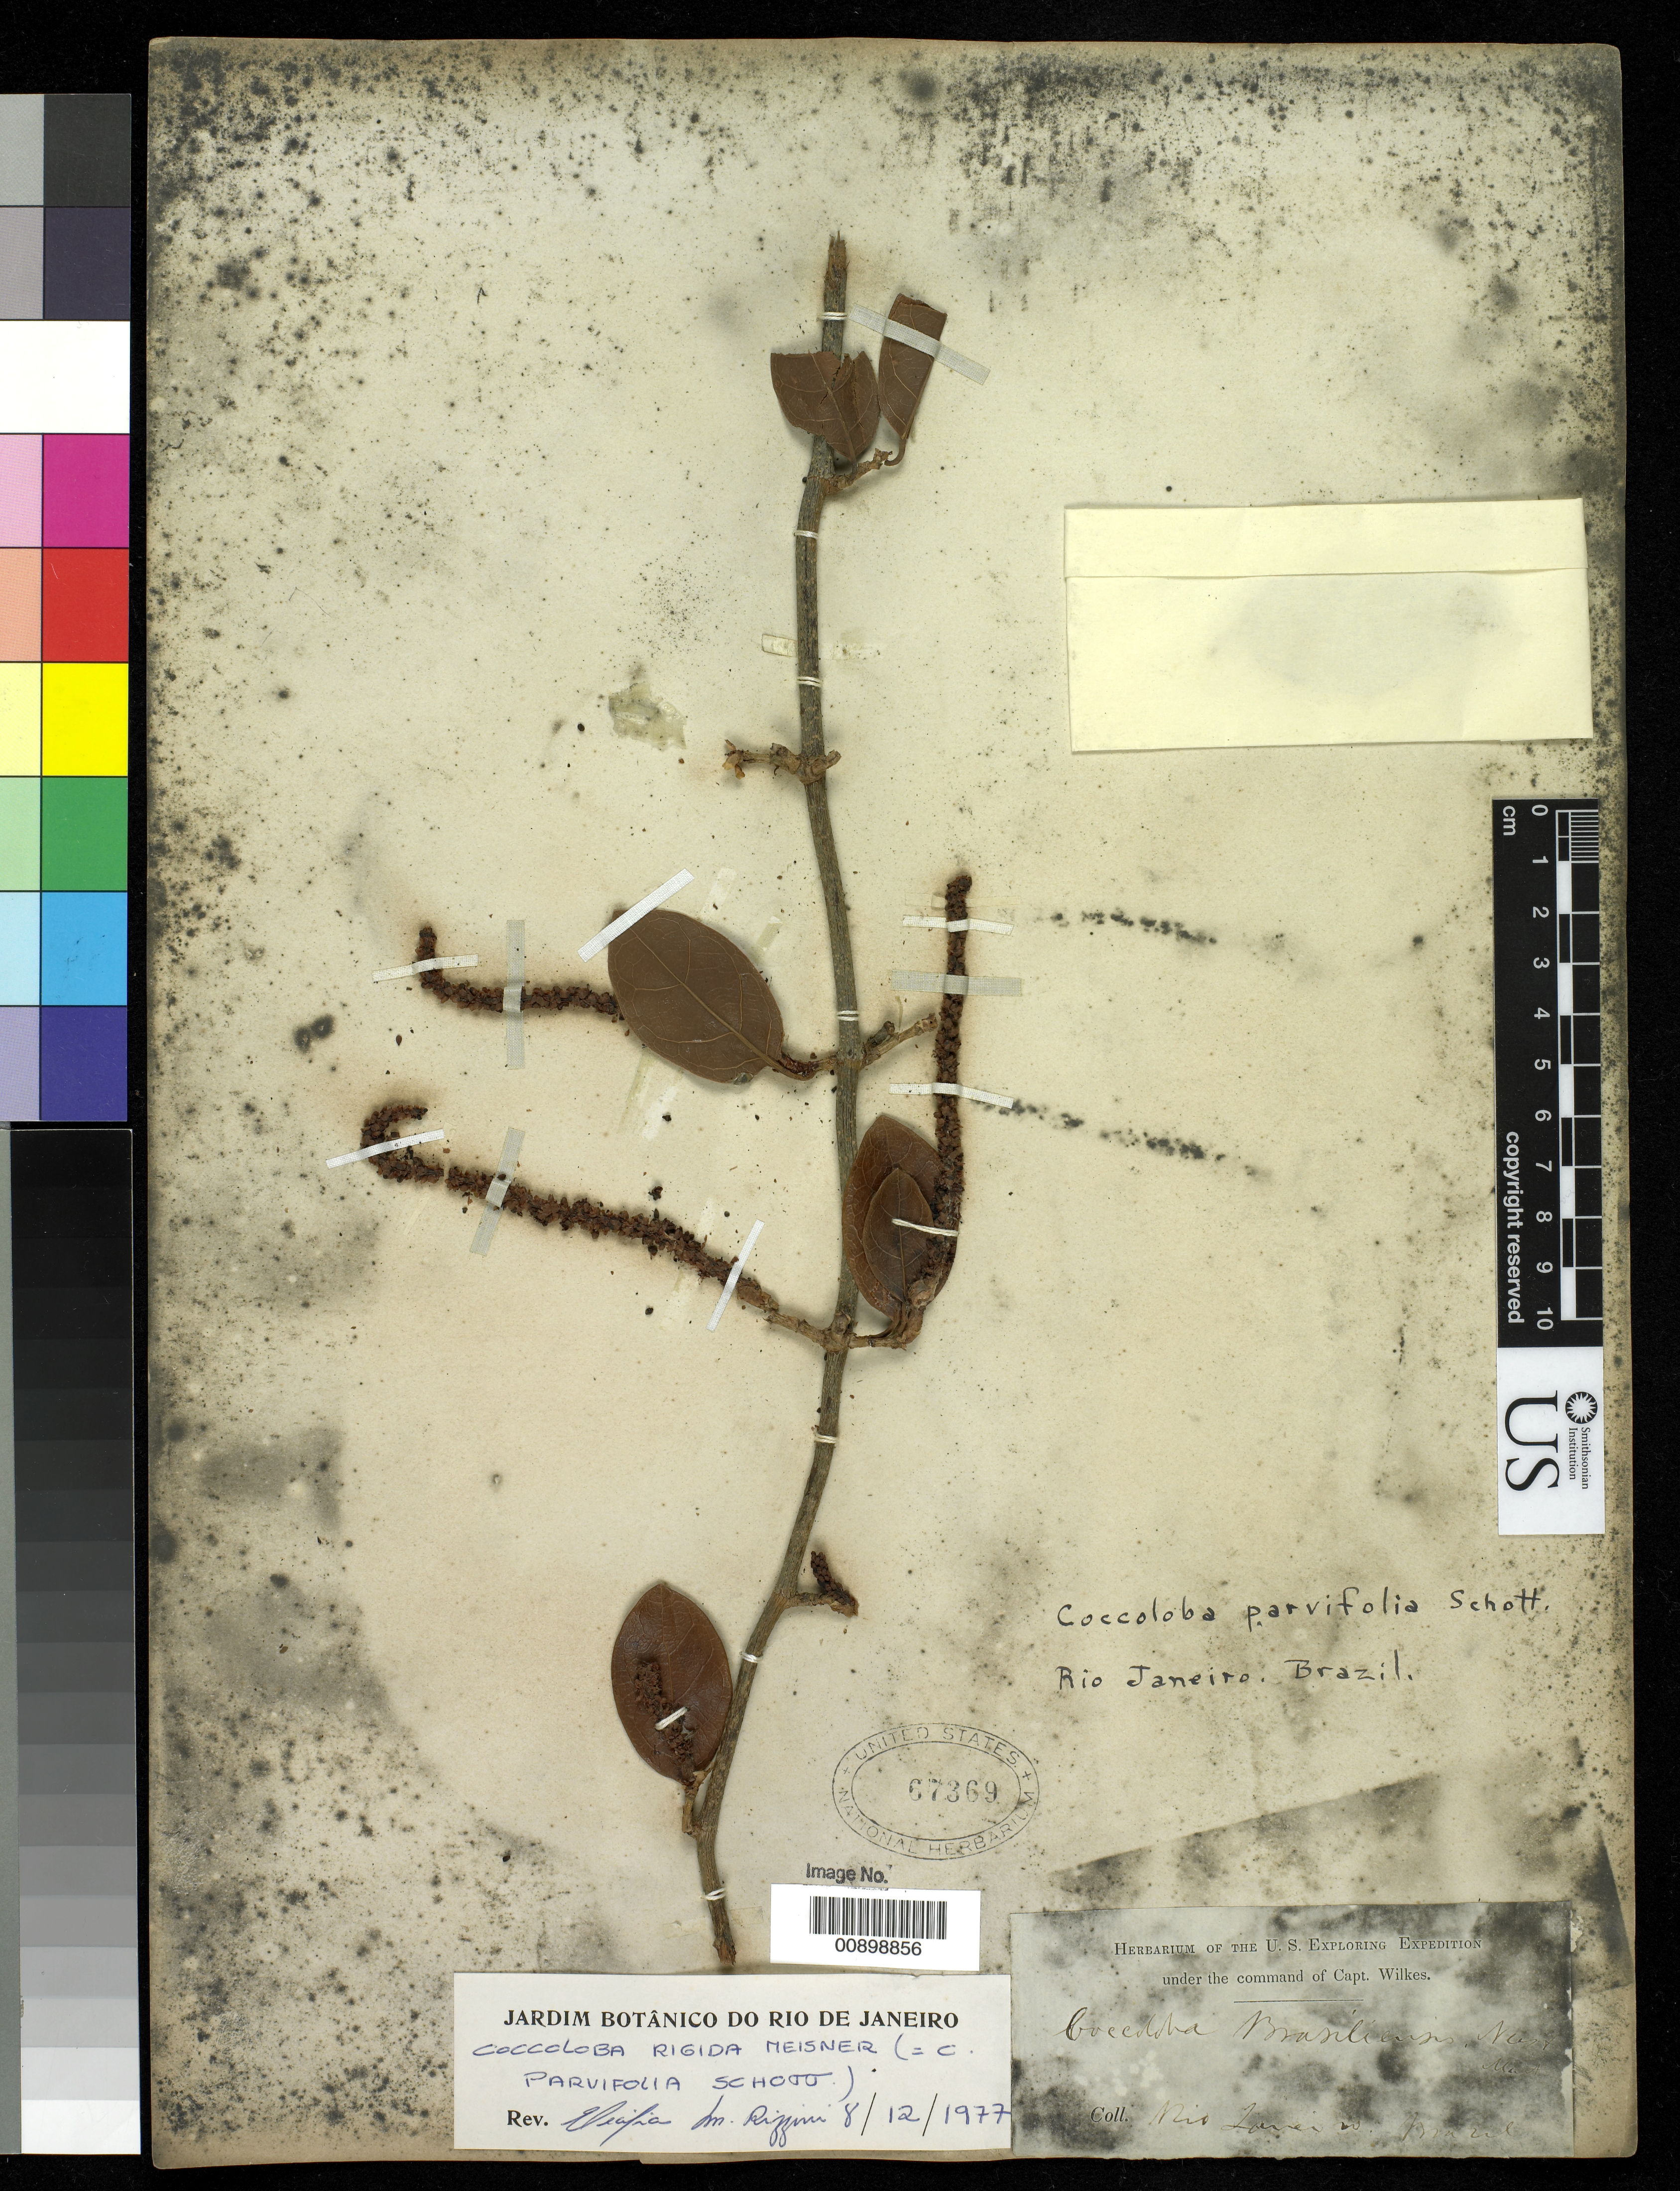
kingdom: Plantae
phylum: Tracheophyta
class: Magnoliopsida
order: Caryophyllales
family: Polygonaceae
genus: Coccoloba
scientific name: Coccoloba rigida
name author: Meisn.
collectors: Wilkes Explor. Exped.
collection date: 1838/1842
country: Brazil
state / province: Rio de Janeiro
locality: Rio Janeiro Brazil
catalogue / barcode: US 67369